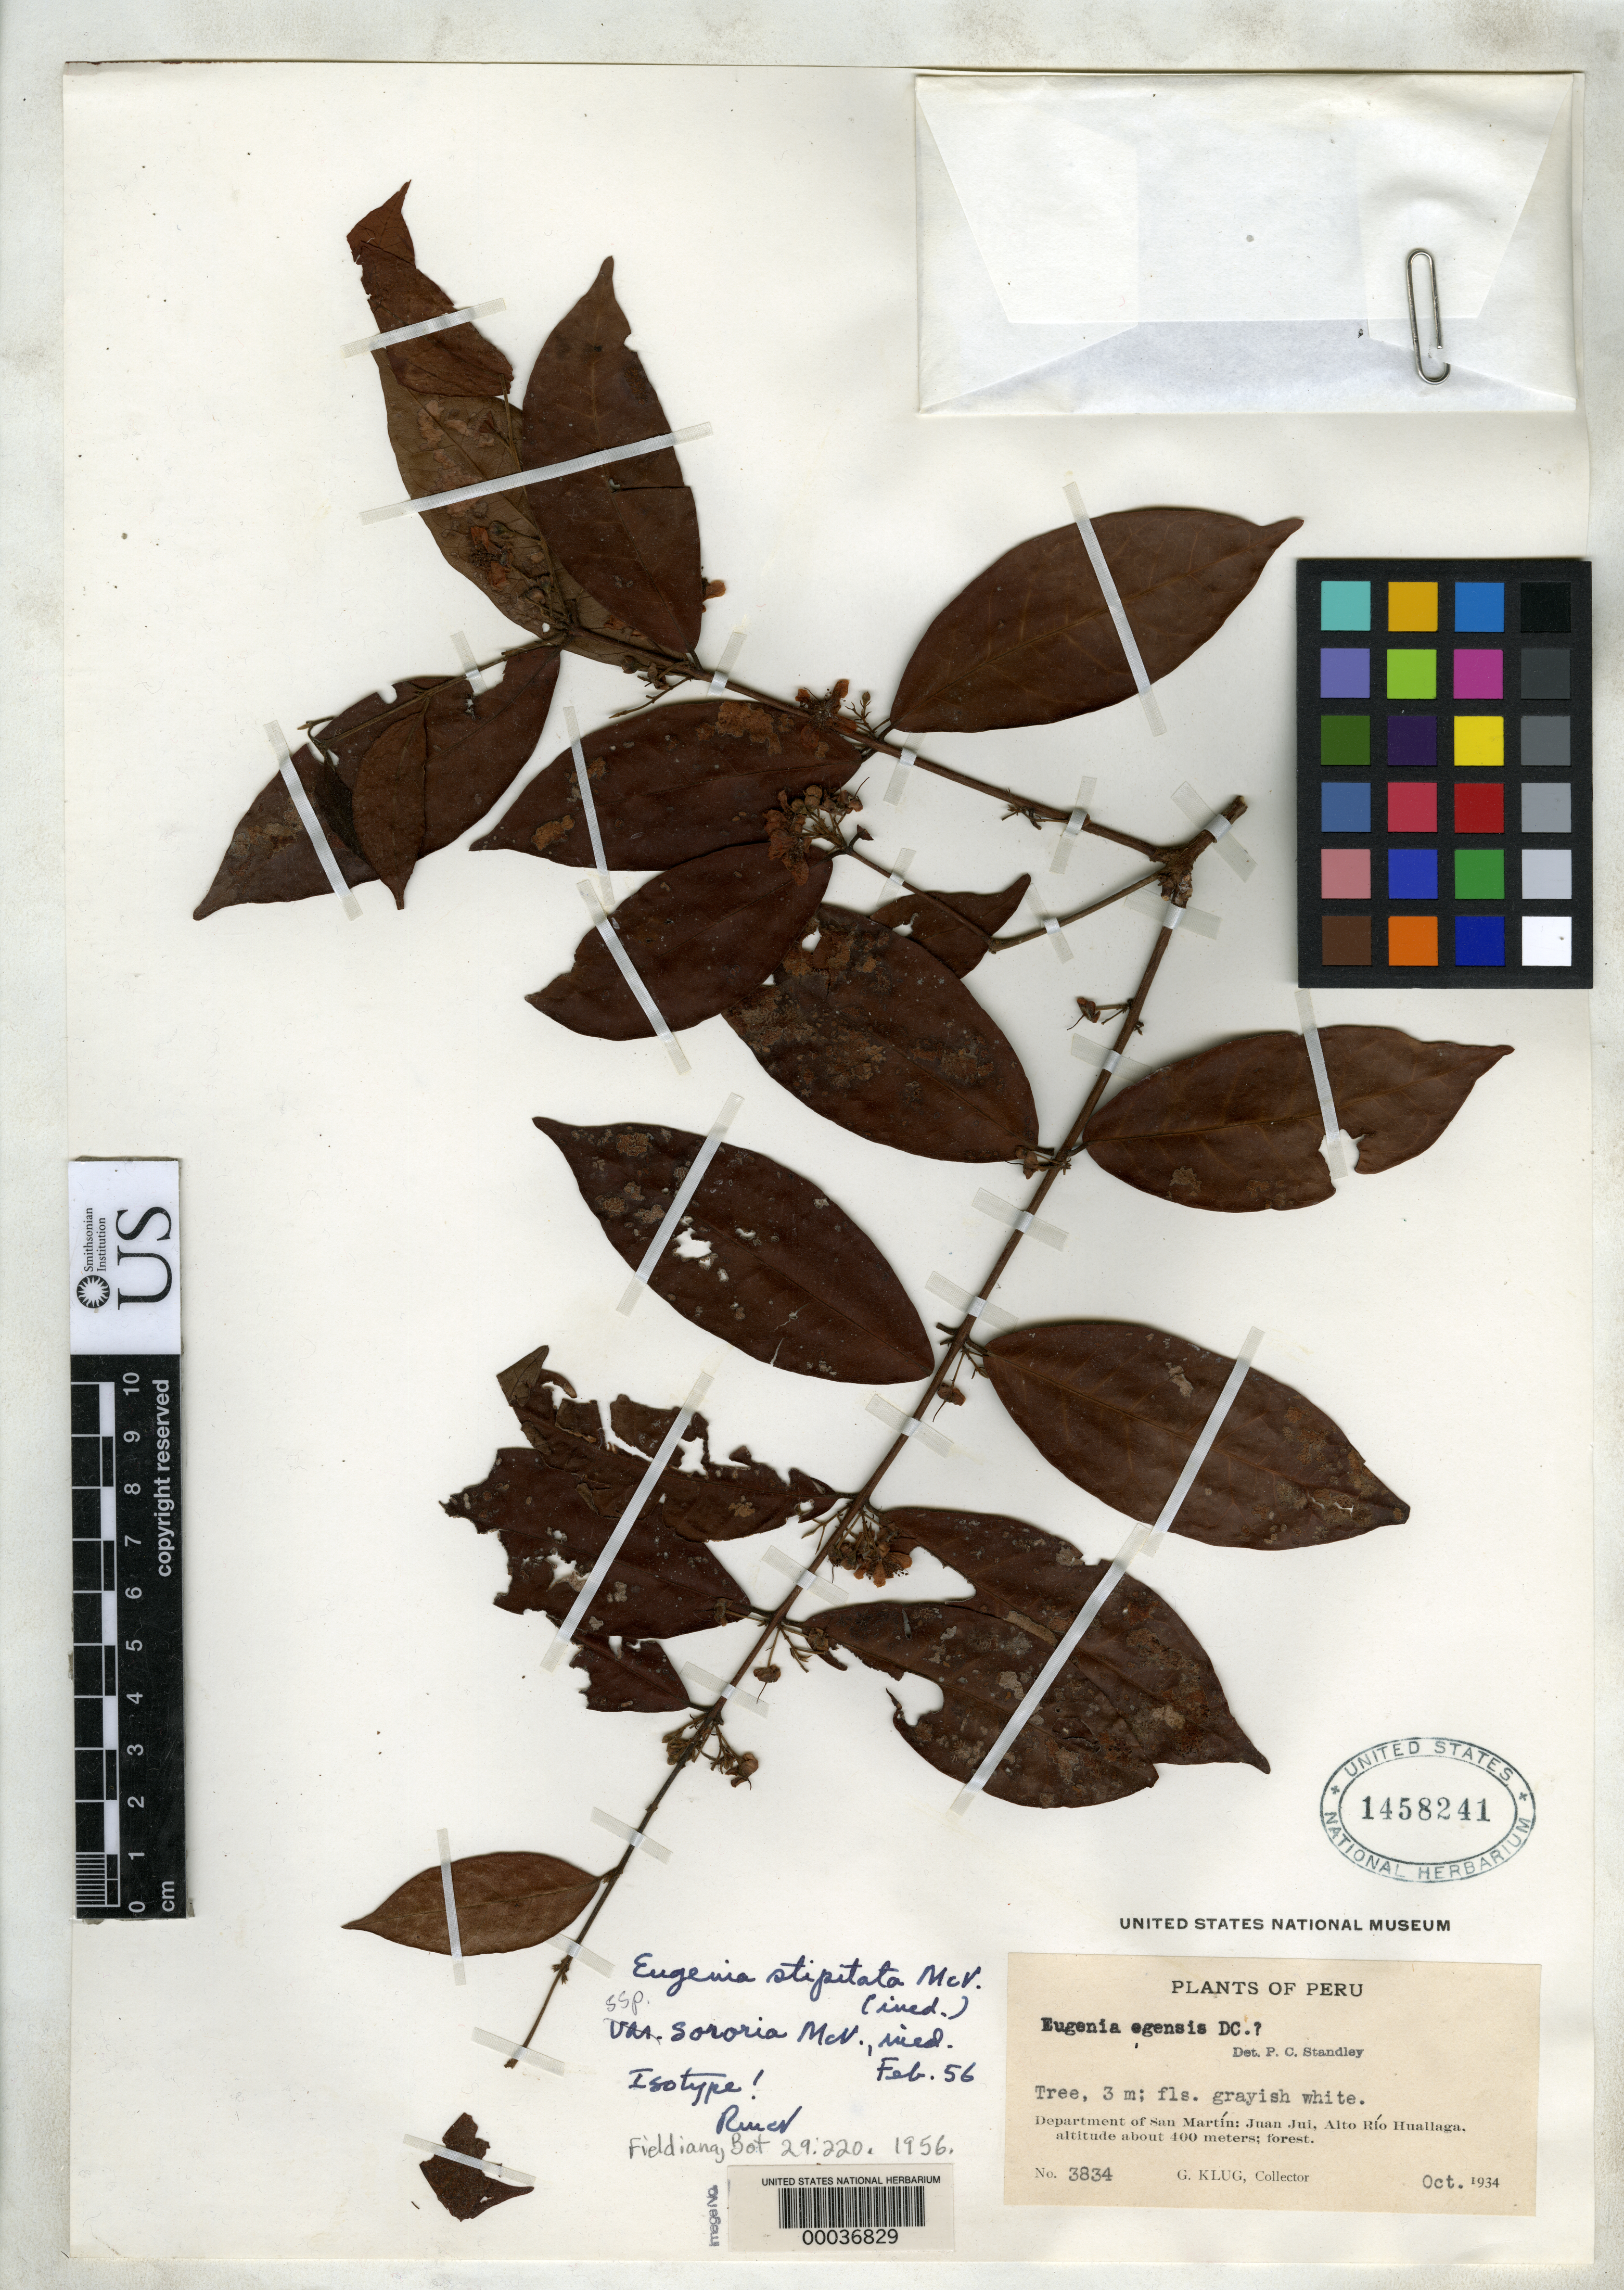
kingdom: Plantae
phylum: Tracheophyta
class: Magnoliopsida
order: Myrtales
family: Myrtaceae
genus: Eugenia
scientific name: Eugenia stipitata subsp. sororia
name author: McVaugh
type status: Isotype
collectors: G. Klug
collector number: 3834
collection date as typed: Oct 1934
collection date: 1934-10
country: Peru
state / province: San Martín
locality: Juan Jui, Alto Rio Huallaga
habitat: Forest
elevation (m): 400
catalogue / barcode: US 1458241